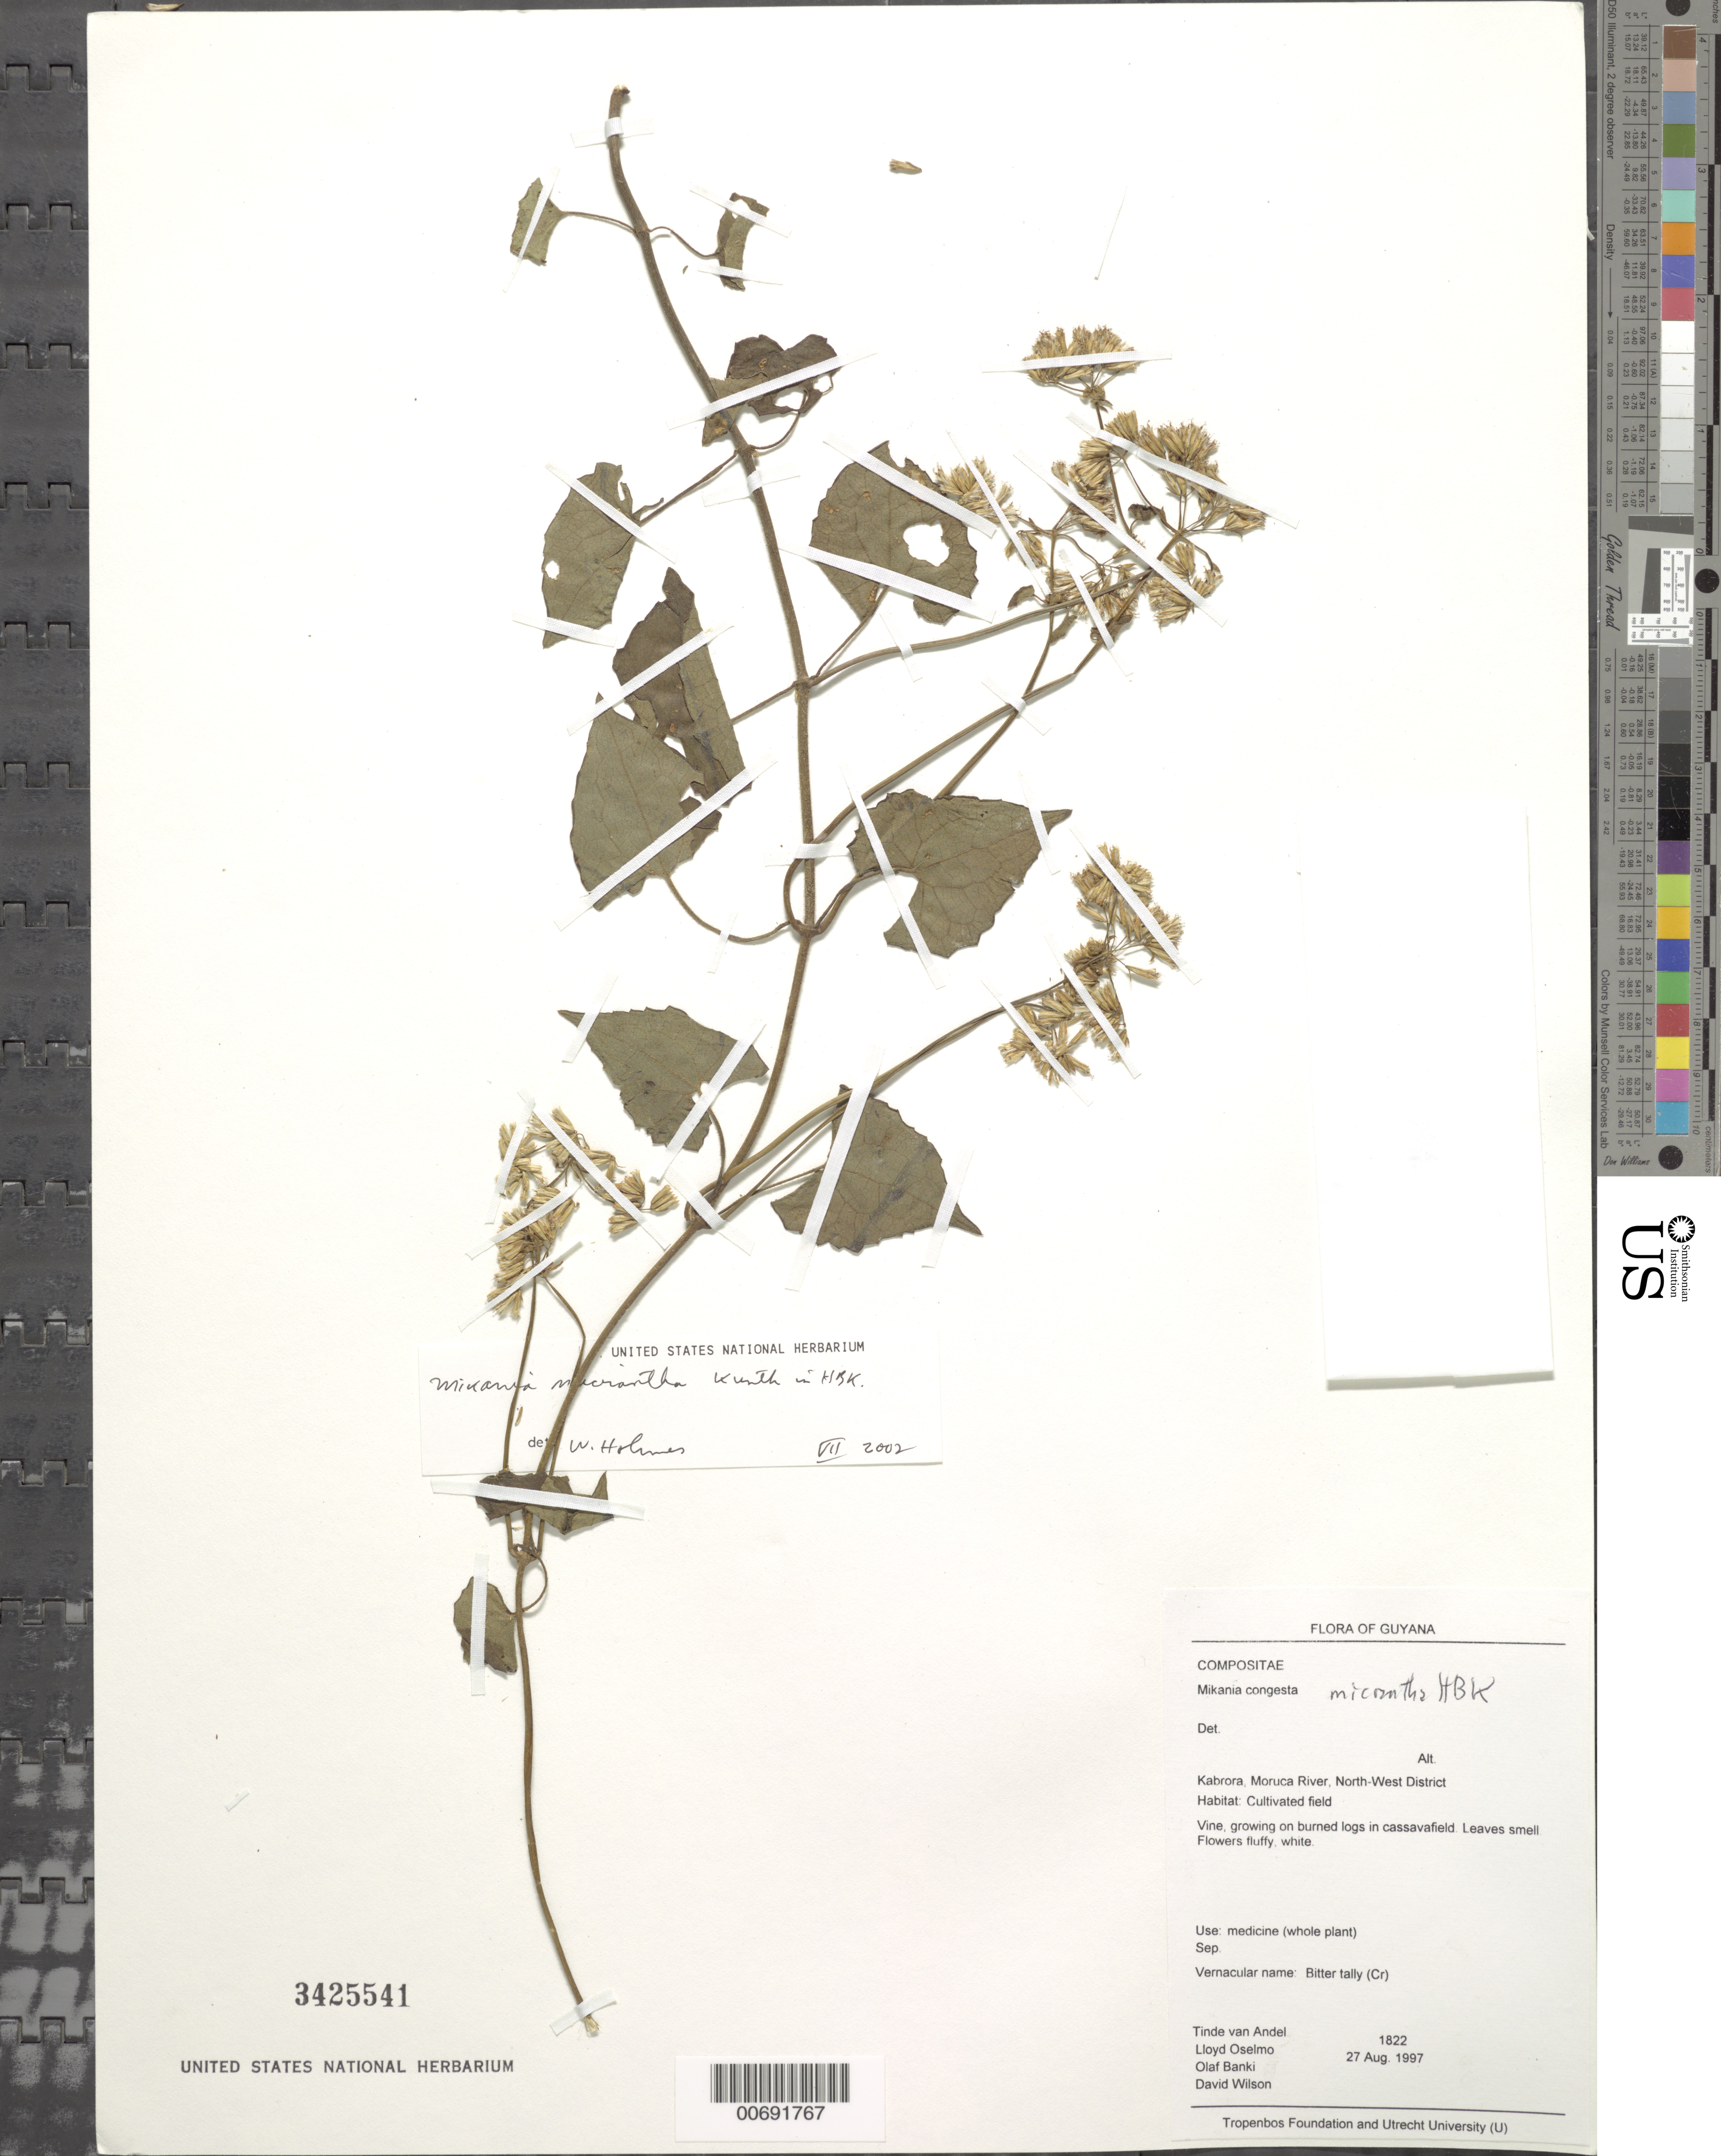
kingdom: Plantae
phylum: Tracheophyta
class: Magnoliopsida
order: Asterales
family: Asteraceae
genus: Mikania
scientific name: Mikania micrantha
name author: Kunth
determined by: Holmes, W. C.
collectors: T. R. van Andel, L. Oselmo, O. Bánki & D. Wilson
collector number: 1822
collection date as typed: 27-Aug-97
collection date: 1997-08-27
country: Guyana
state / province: Barima-Waini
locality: Kabrora, Moruca River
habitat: On burned logs in cassava field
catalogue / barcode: US 3425541